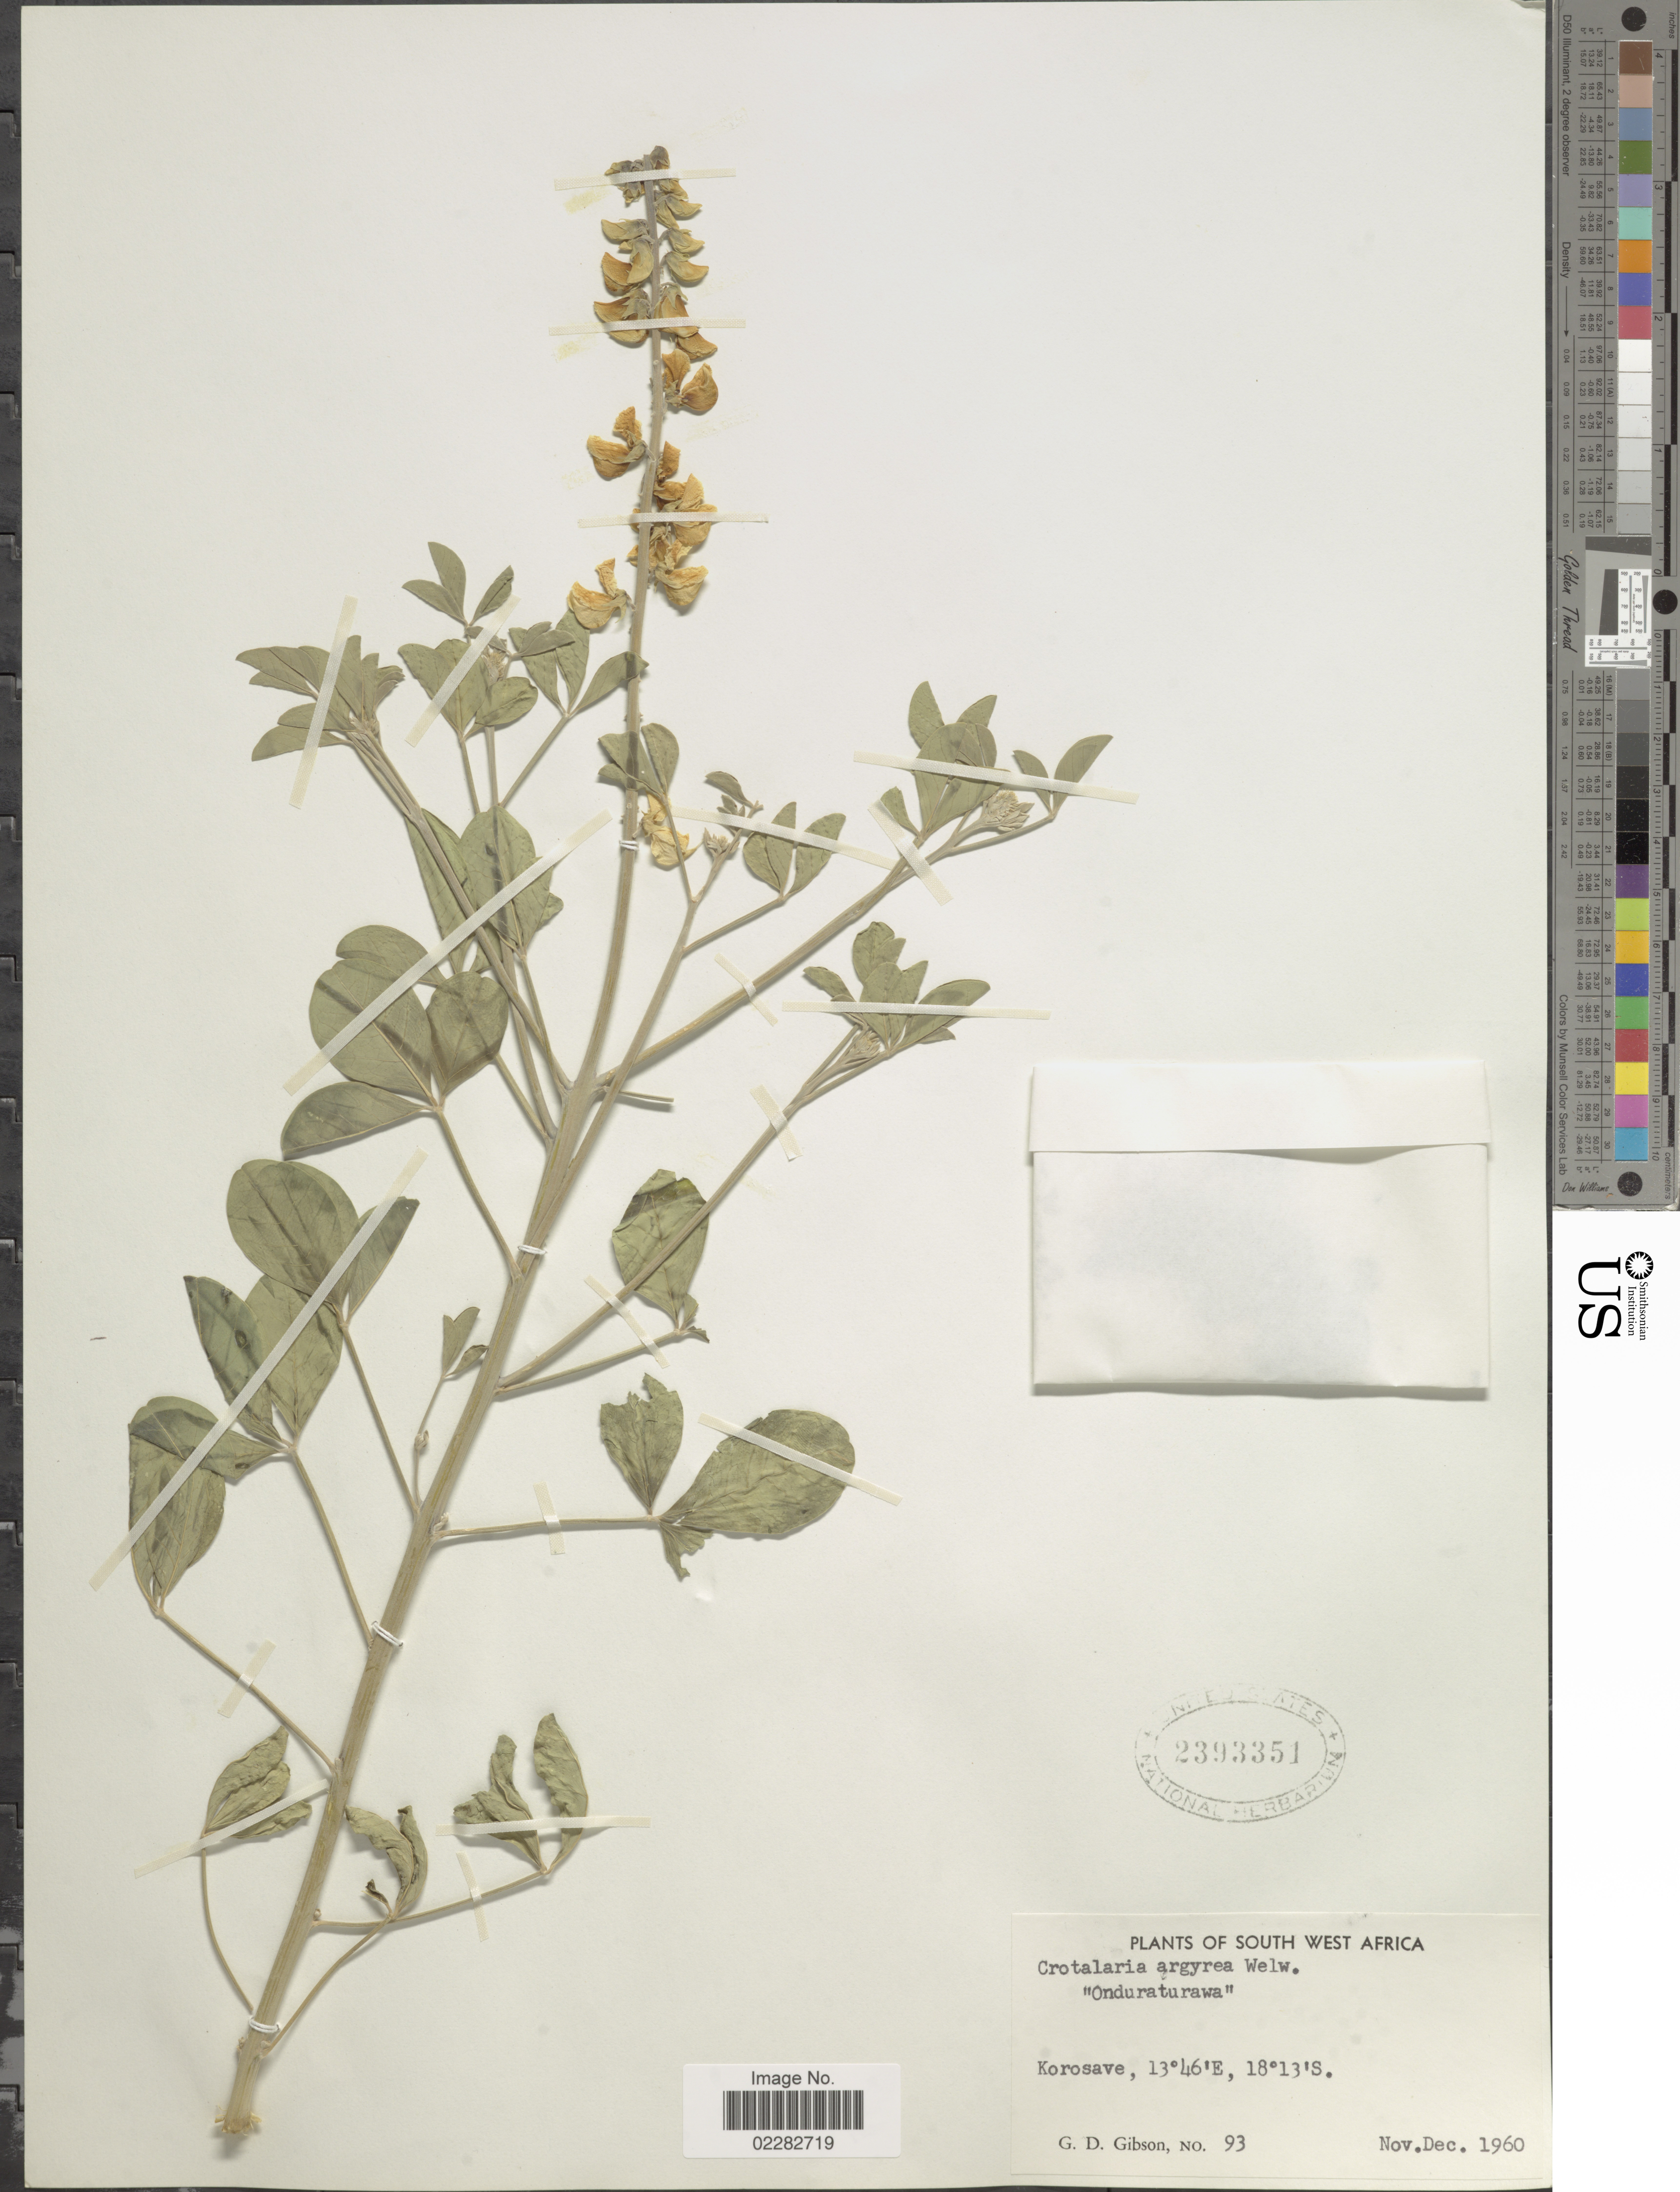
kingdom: Plantae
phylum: Tracheophyta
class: Magnoliopsida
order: Fabales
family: Fabaceae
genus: Crotalaria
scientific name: Crotalaria argyraea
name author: Franch.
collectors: G. D. Gibson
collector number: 93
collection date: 1960-11/1960-12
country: Namibia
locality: South West Africa, Korosave.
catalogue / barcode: US 2393351